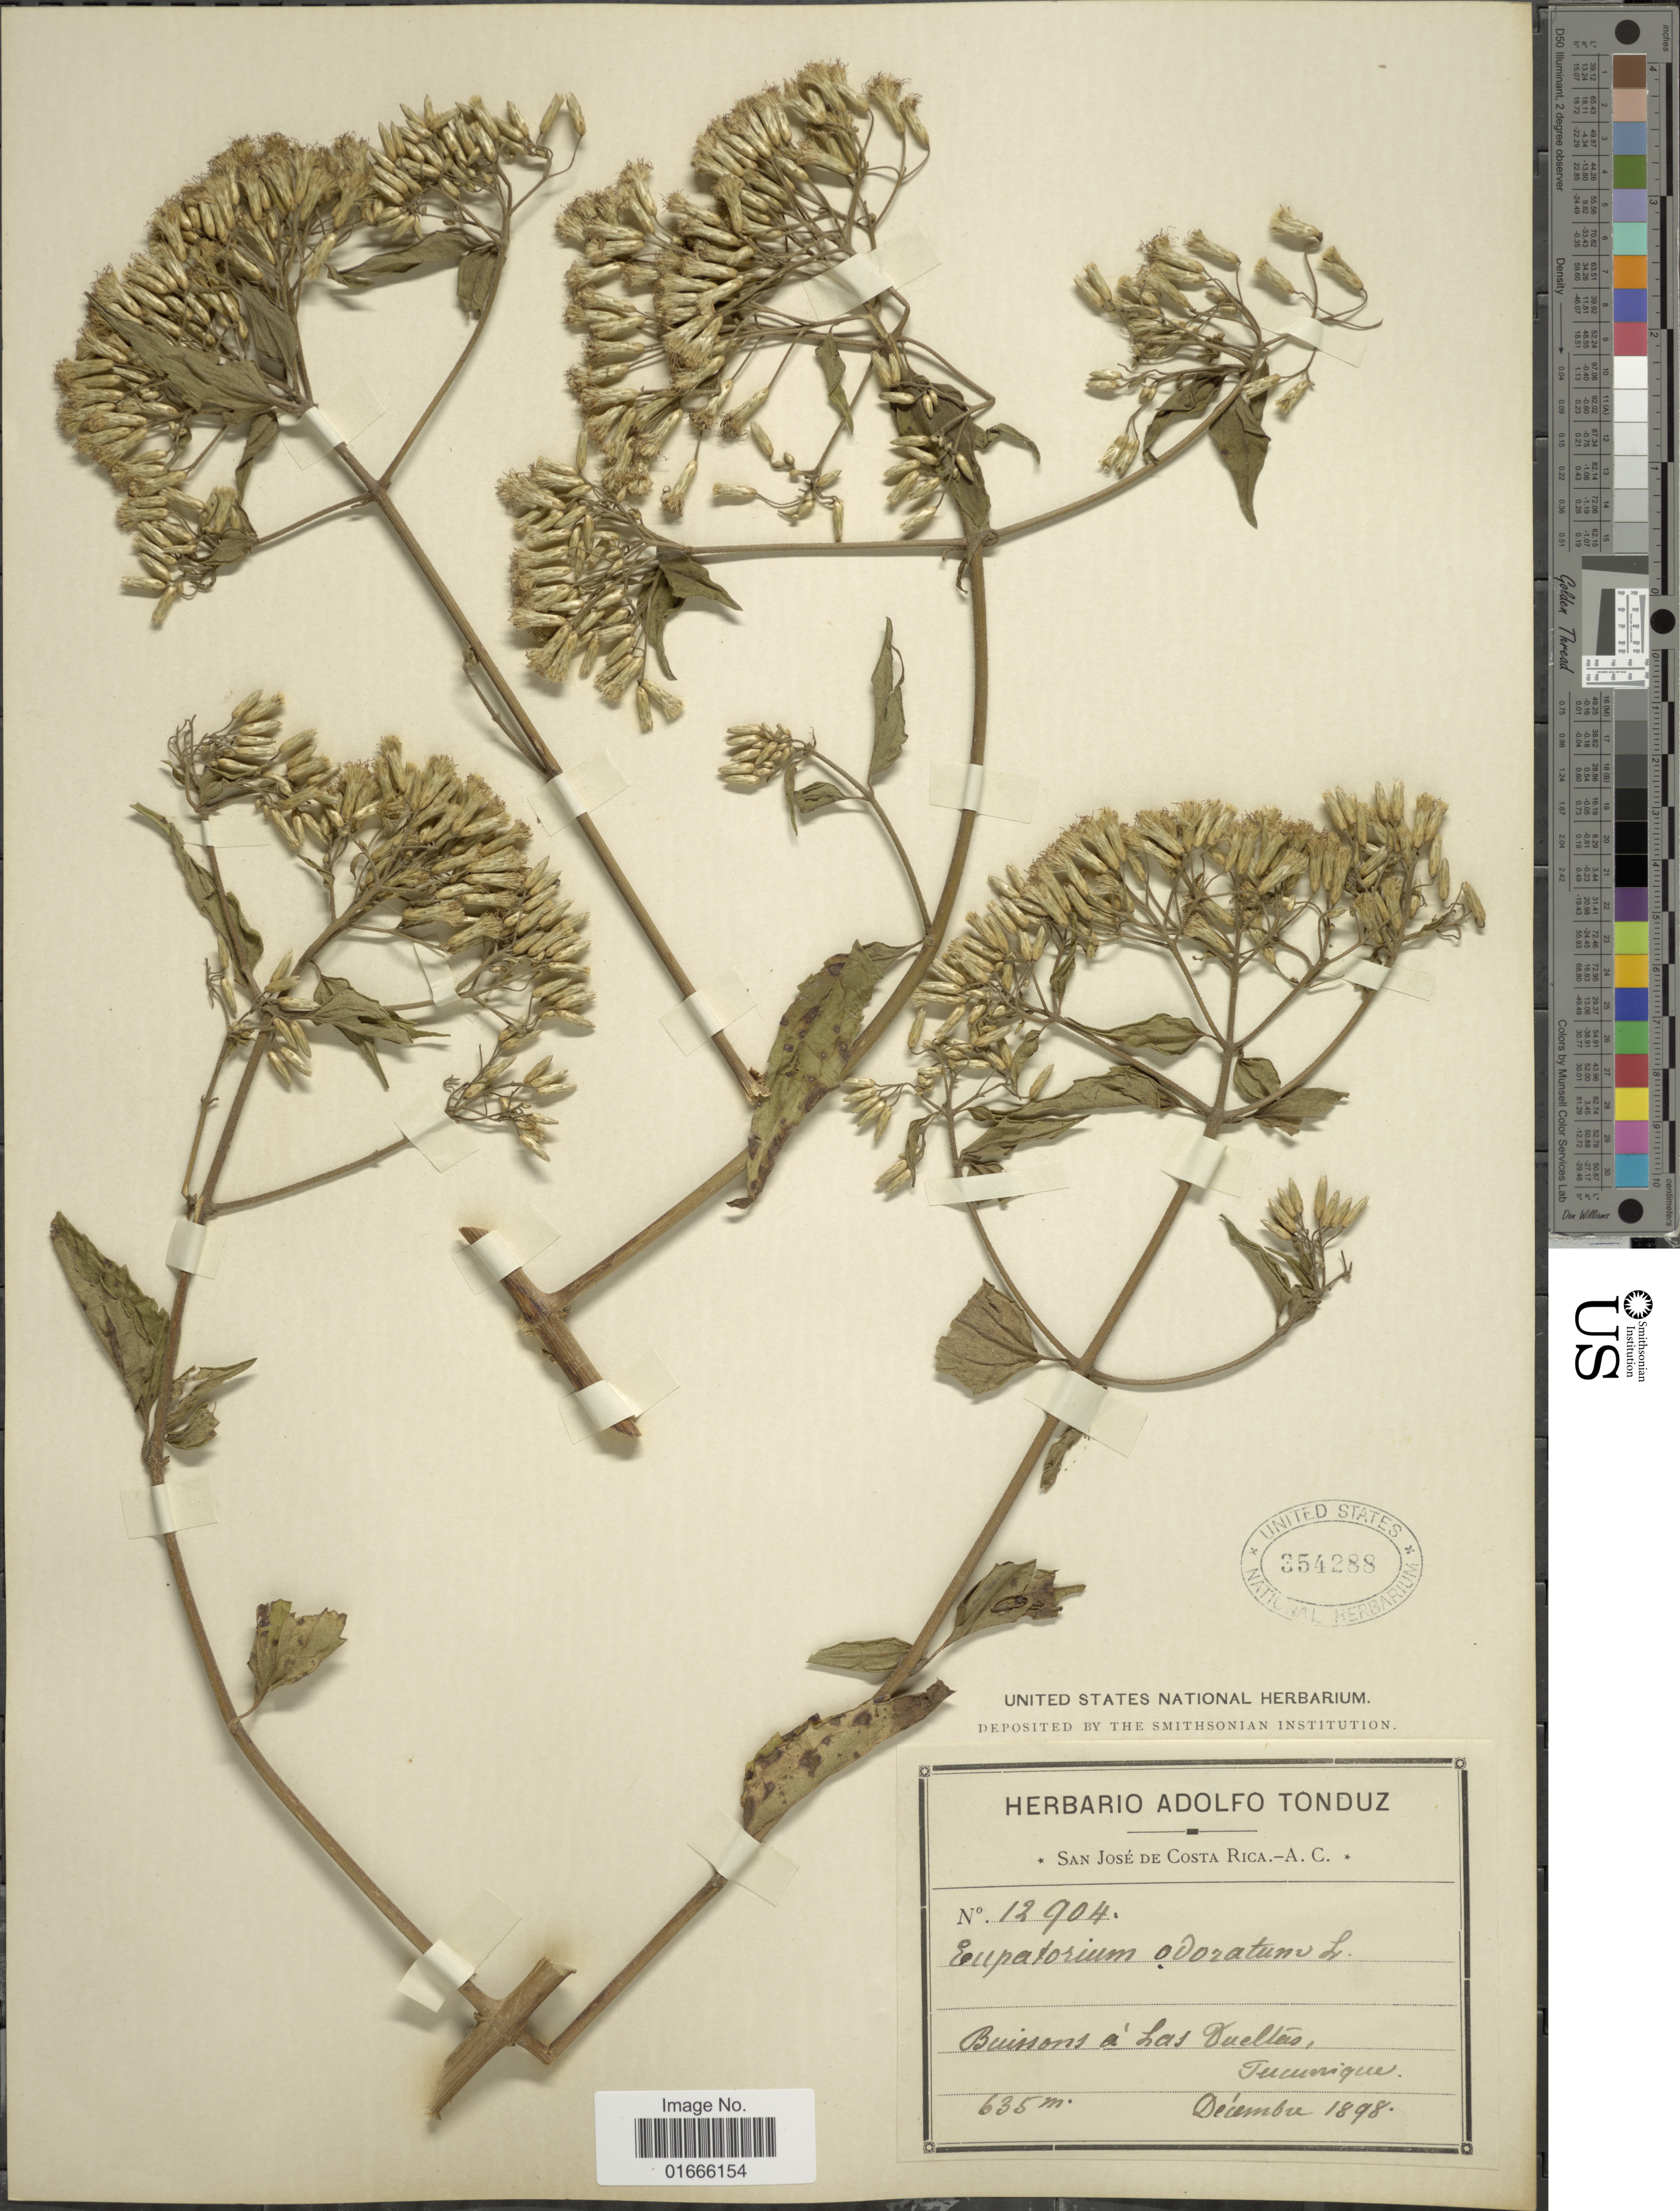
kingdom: Plantae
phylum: Tracheophyta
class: Magnoliopsida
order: Asterales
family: Asteraceae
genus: Chromolaena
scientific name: Chromolaena odorata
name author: (L.) R.M. King & H. Rob.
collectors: ex Herb. Adolfo Tonduz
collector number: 12904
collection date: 1898-12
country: Costa Rica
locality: Buissons a Las Jueltas, Tucurrique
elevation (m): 635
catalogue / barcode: US 354288